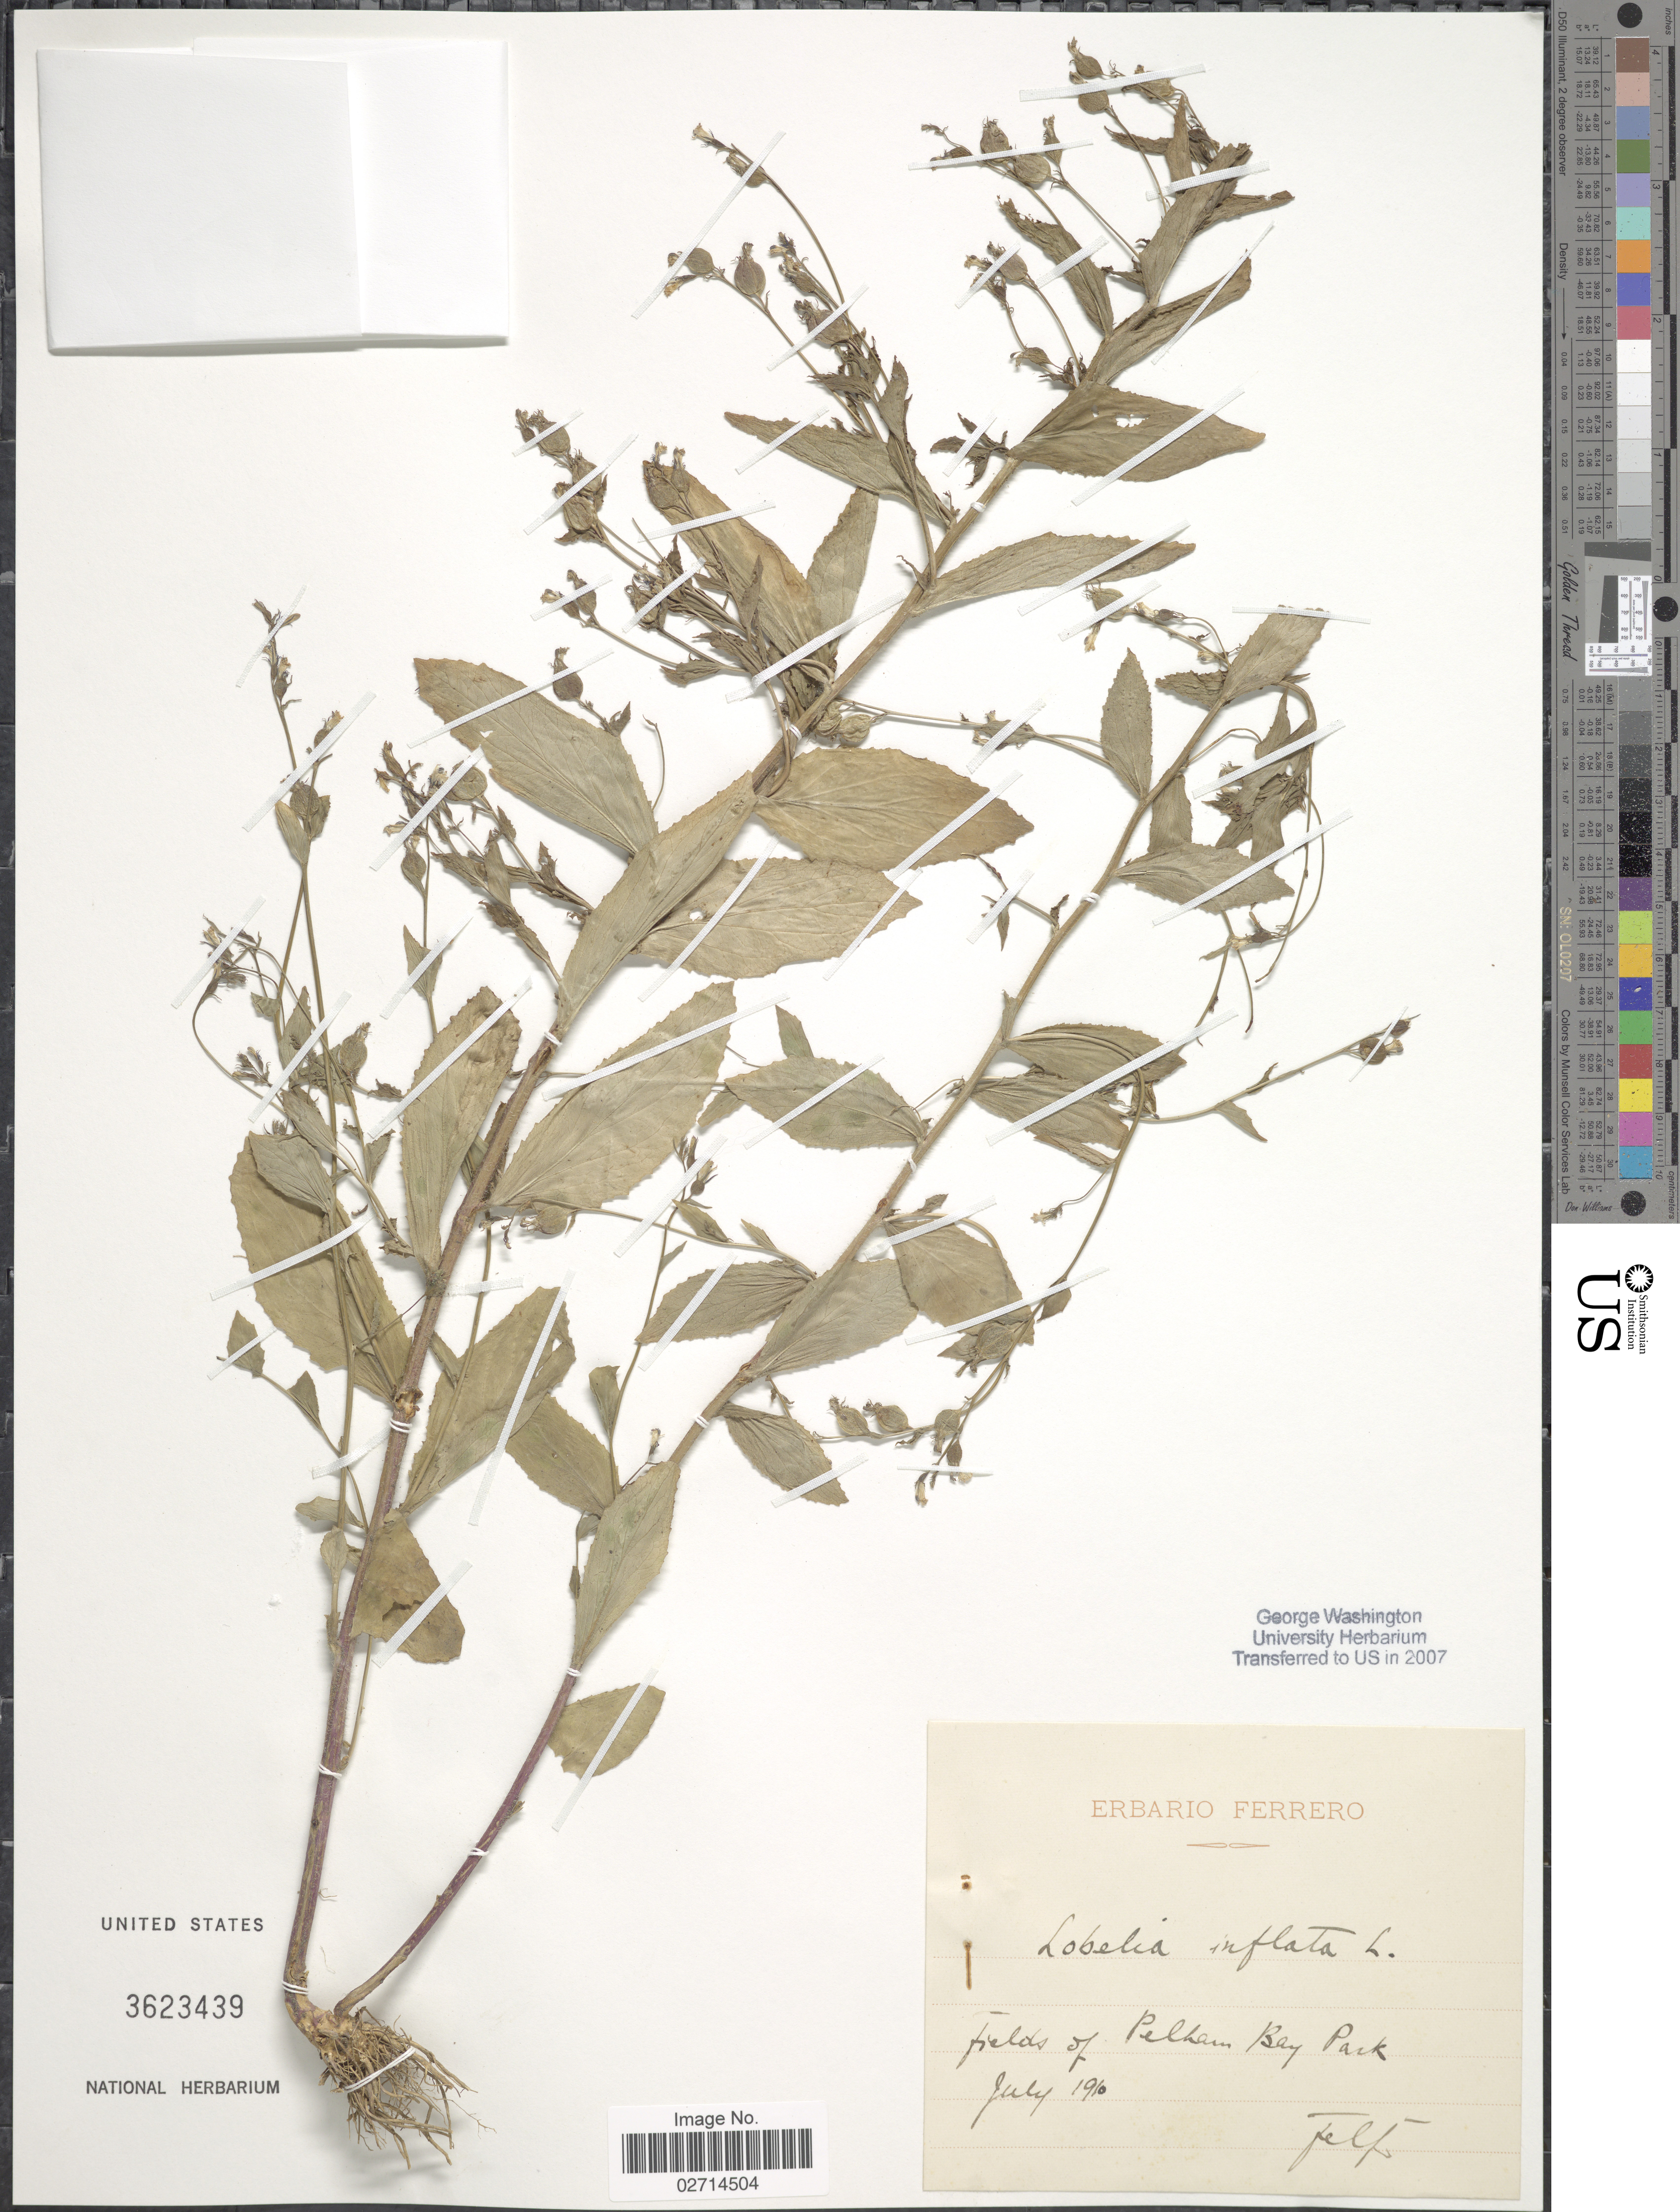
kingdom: Plantae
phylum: Tracheophyta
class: Magnoliopsida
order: Asterales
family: Campanulaceae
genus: Lobelia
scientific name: Lobelia inflata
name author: L.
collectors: F. Ferrero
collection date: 1910-07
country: United States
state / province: New York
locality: Fields of Pelham Bay Park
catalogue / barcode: US 3623439